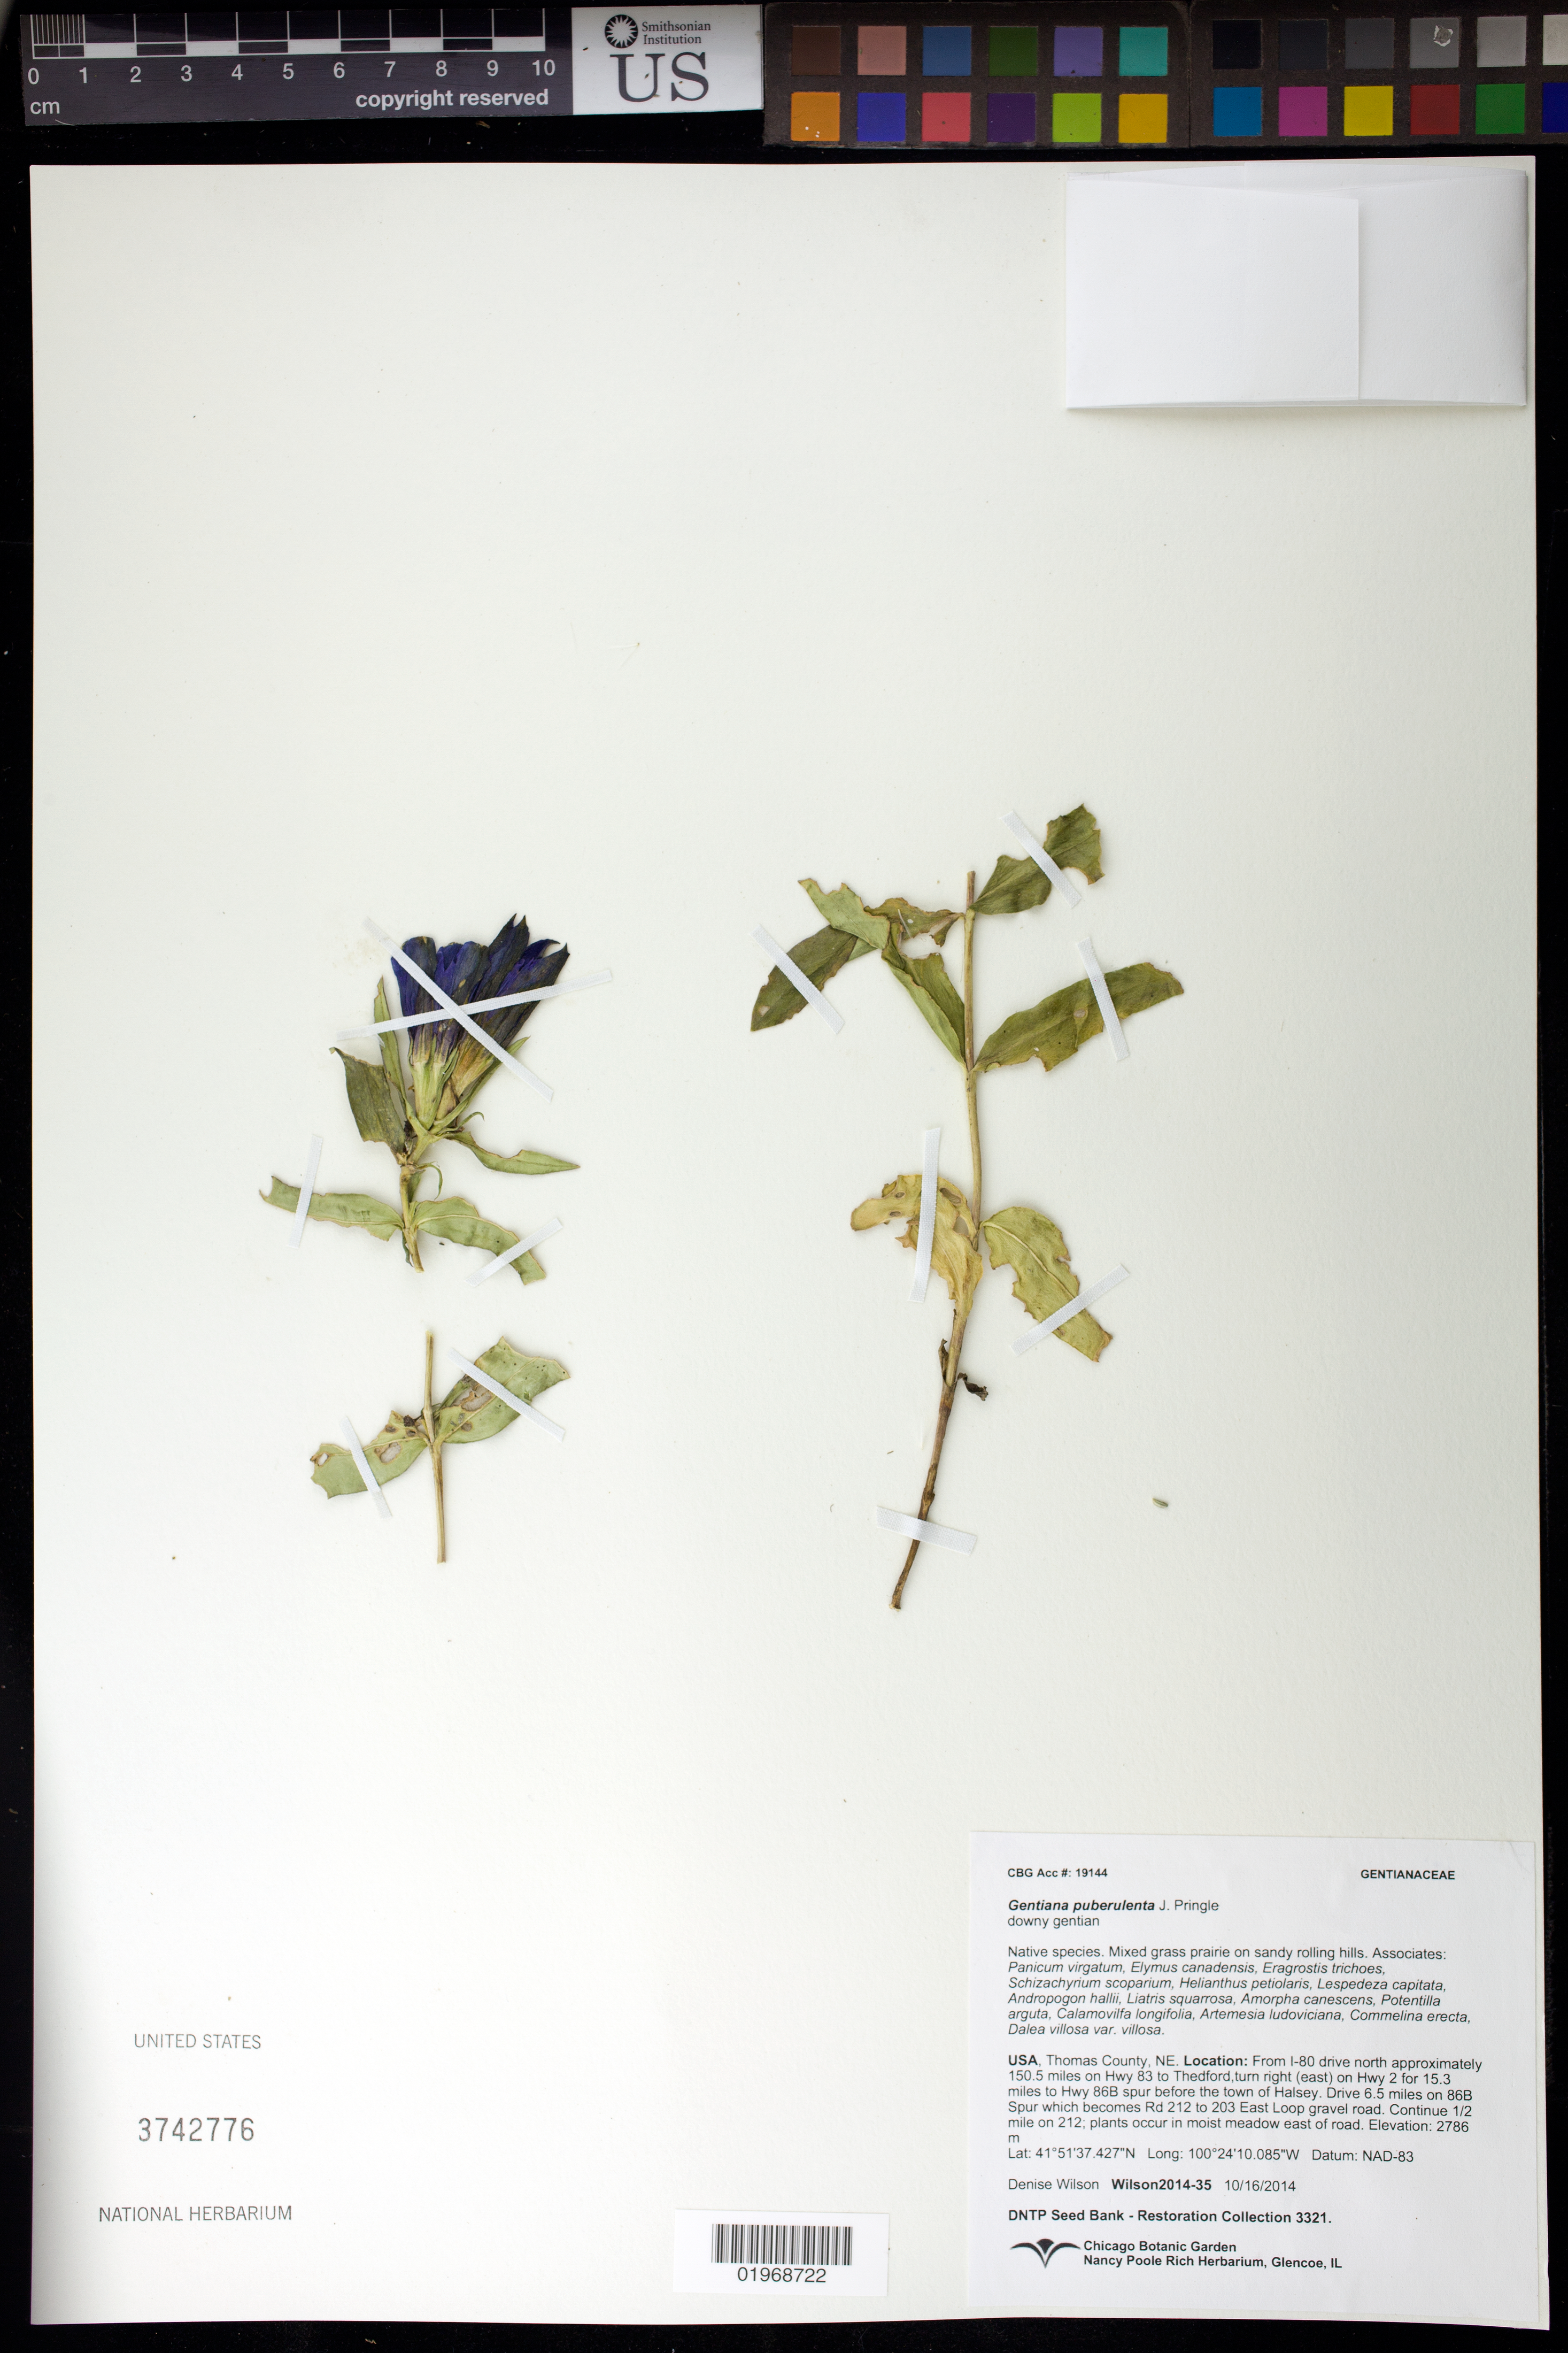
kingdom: Plantae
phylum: Tracheophyta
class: Magnoliopsida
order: Gentianales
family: Gentianaceae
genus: Gentiana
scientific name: Gentiana puberulenta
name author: J.S. Pringle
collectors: D. Wilson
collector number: Wilson2014-35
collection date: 2014-10-16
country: United States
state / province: Nebraska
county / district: Thomas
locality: Spur which becomes Rd 212 to 203 East Loop gravel road, 0.5 mile on 212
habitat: Mixed grass prairie on sandy rolling hills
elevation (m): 2786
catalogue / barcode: US 3742776